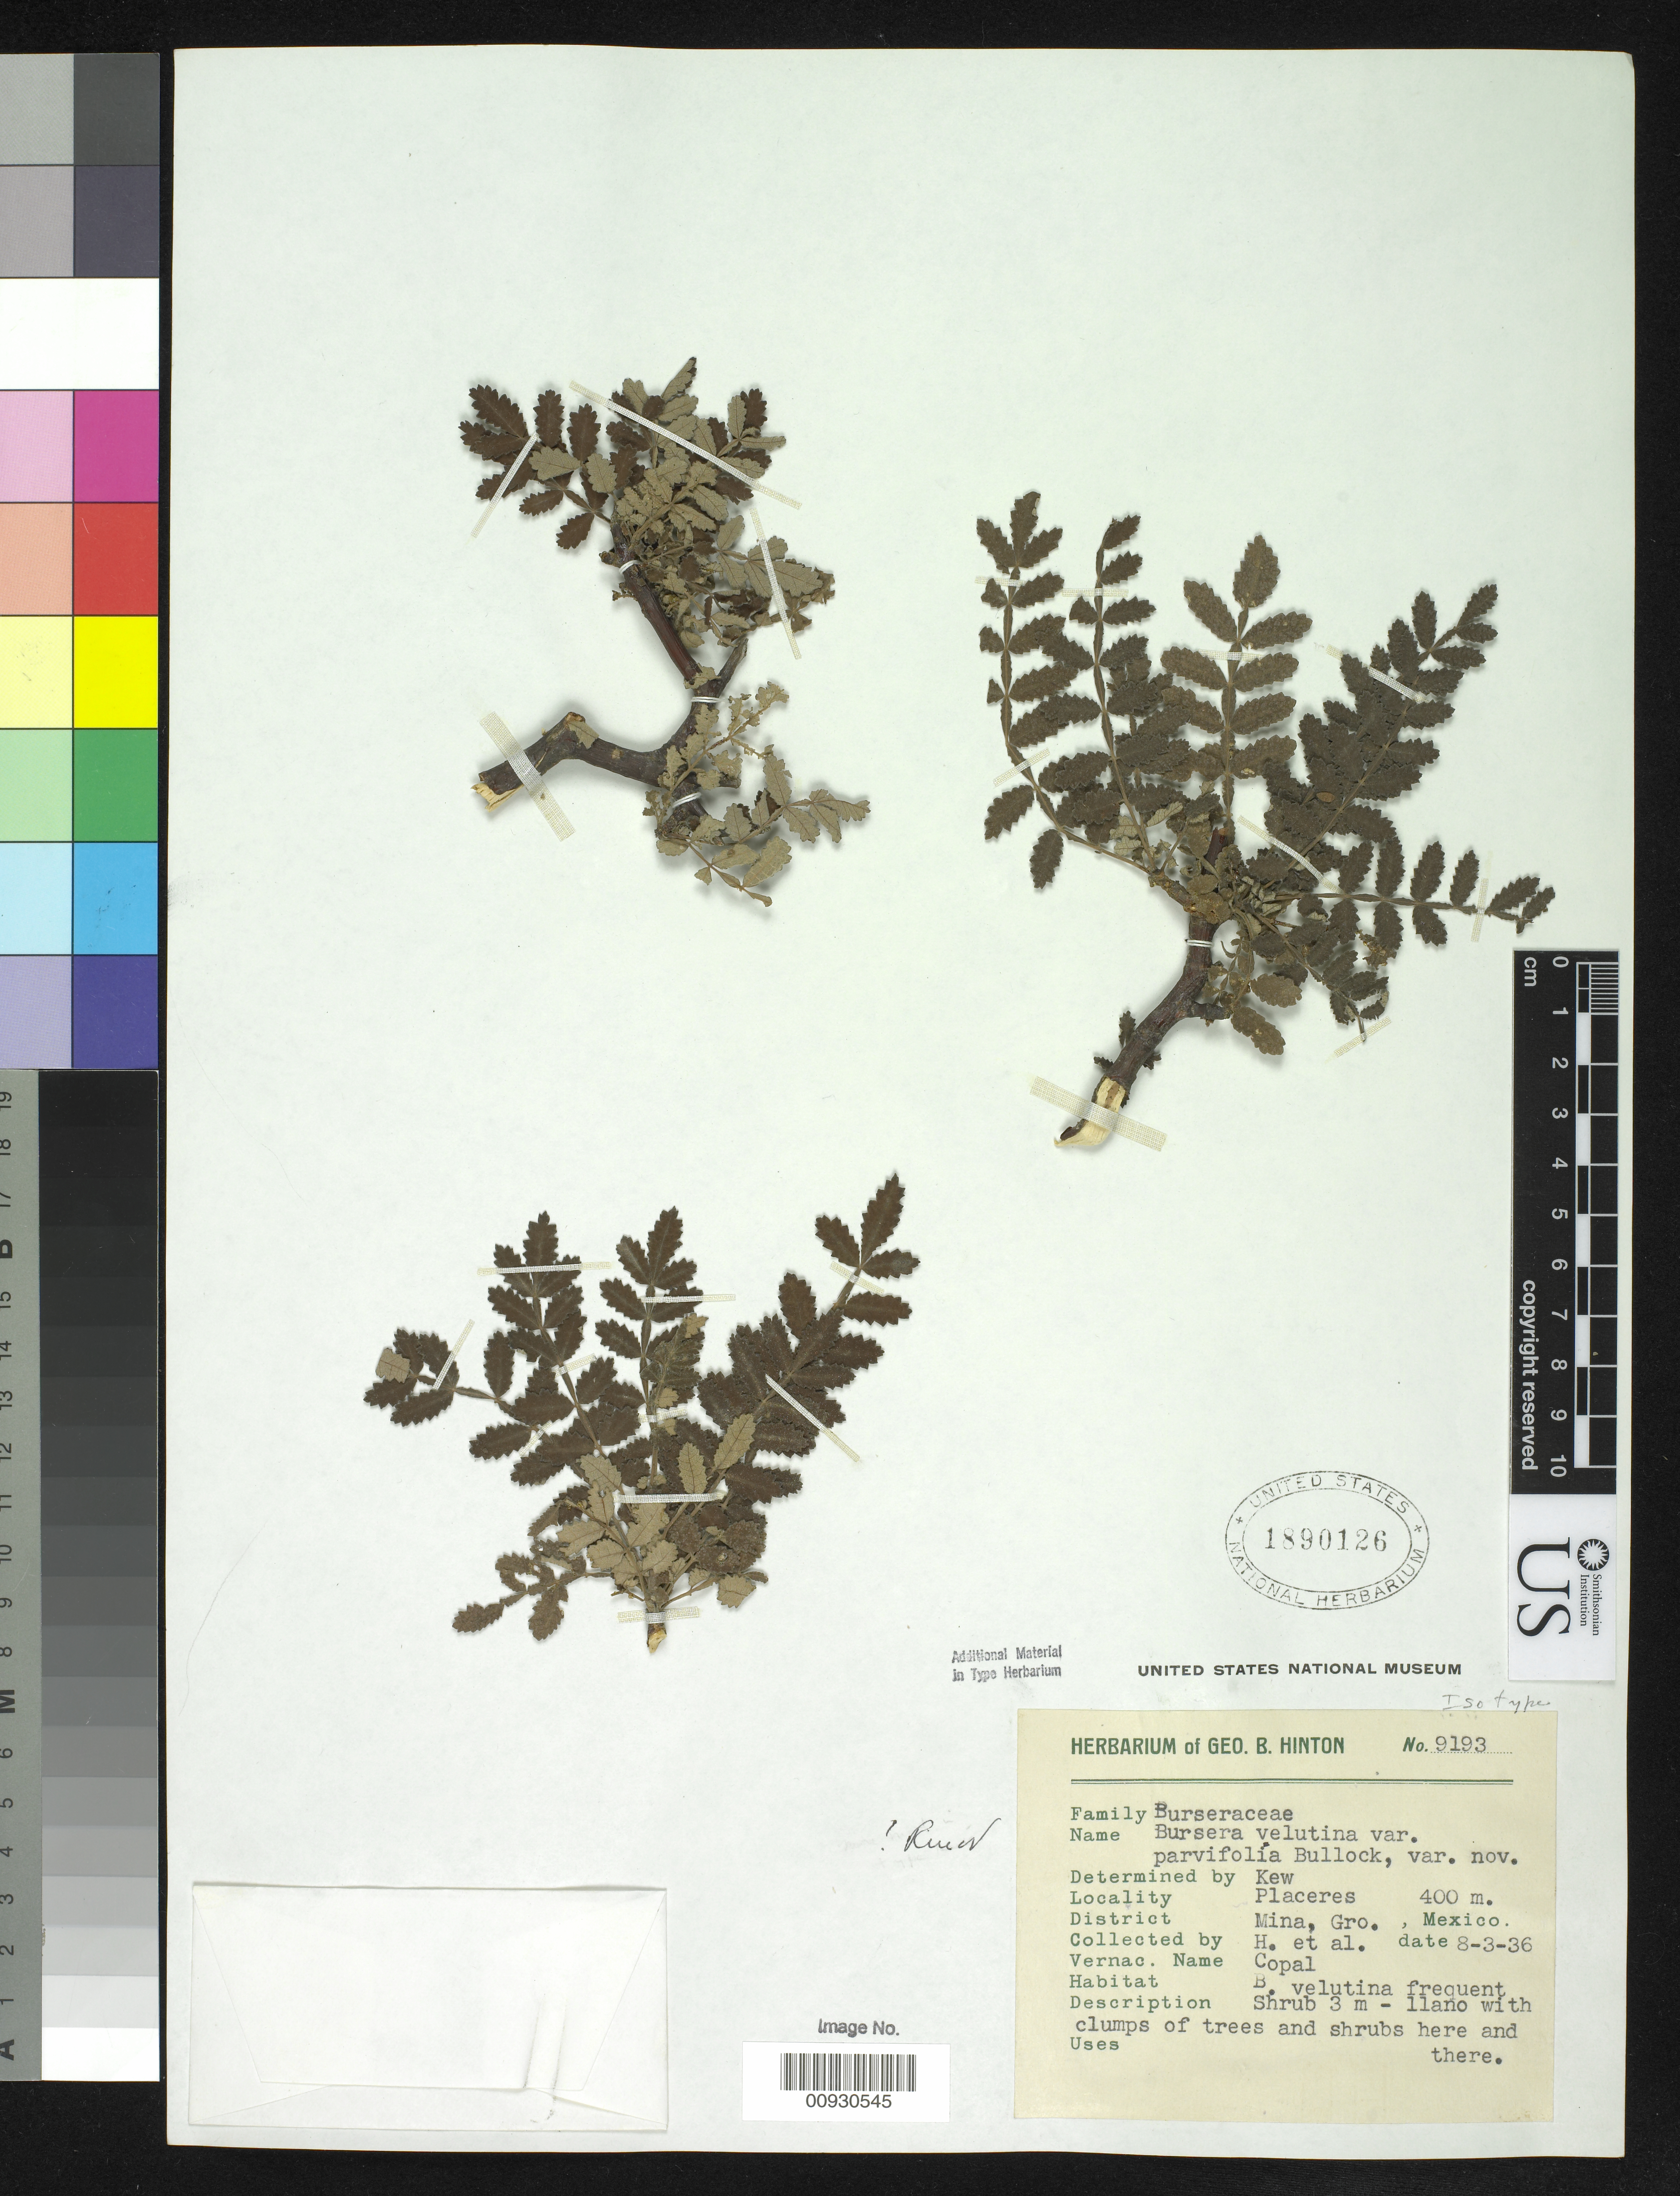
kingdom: Plantae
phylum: Tracheophyta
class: Magnoliopsida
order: Sapindales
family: Burseraceae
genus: Bursera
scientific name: Bursera velutina var. parvifolia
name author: Bullock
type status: Isotype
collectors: G. B. Hinton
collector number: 9193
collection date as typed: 08 Mar 1936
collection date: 1936-03-08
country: Mexico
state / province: Guerrero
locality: Mina. Placeres.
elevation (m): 400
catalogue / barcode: US 1890126